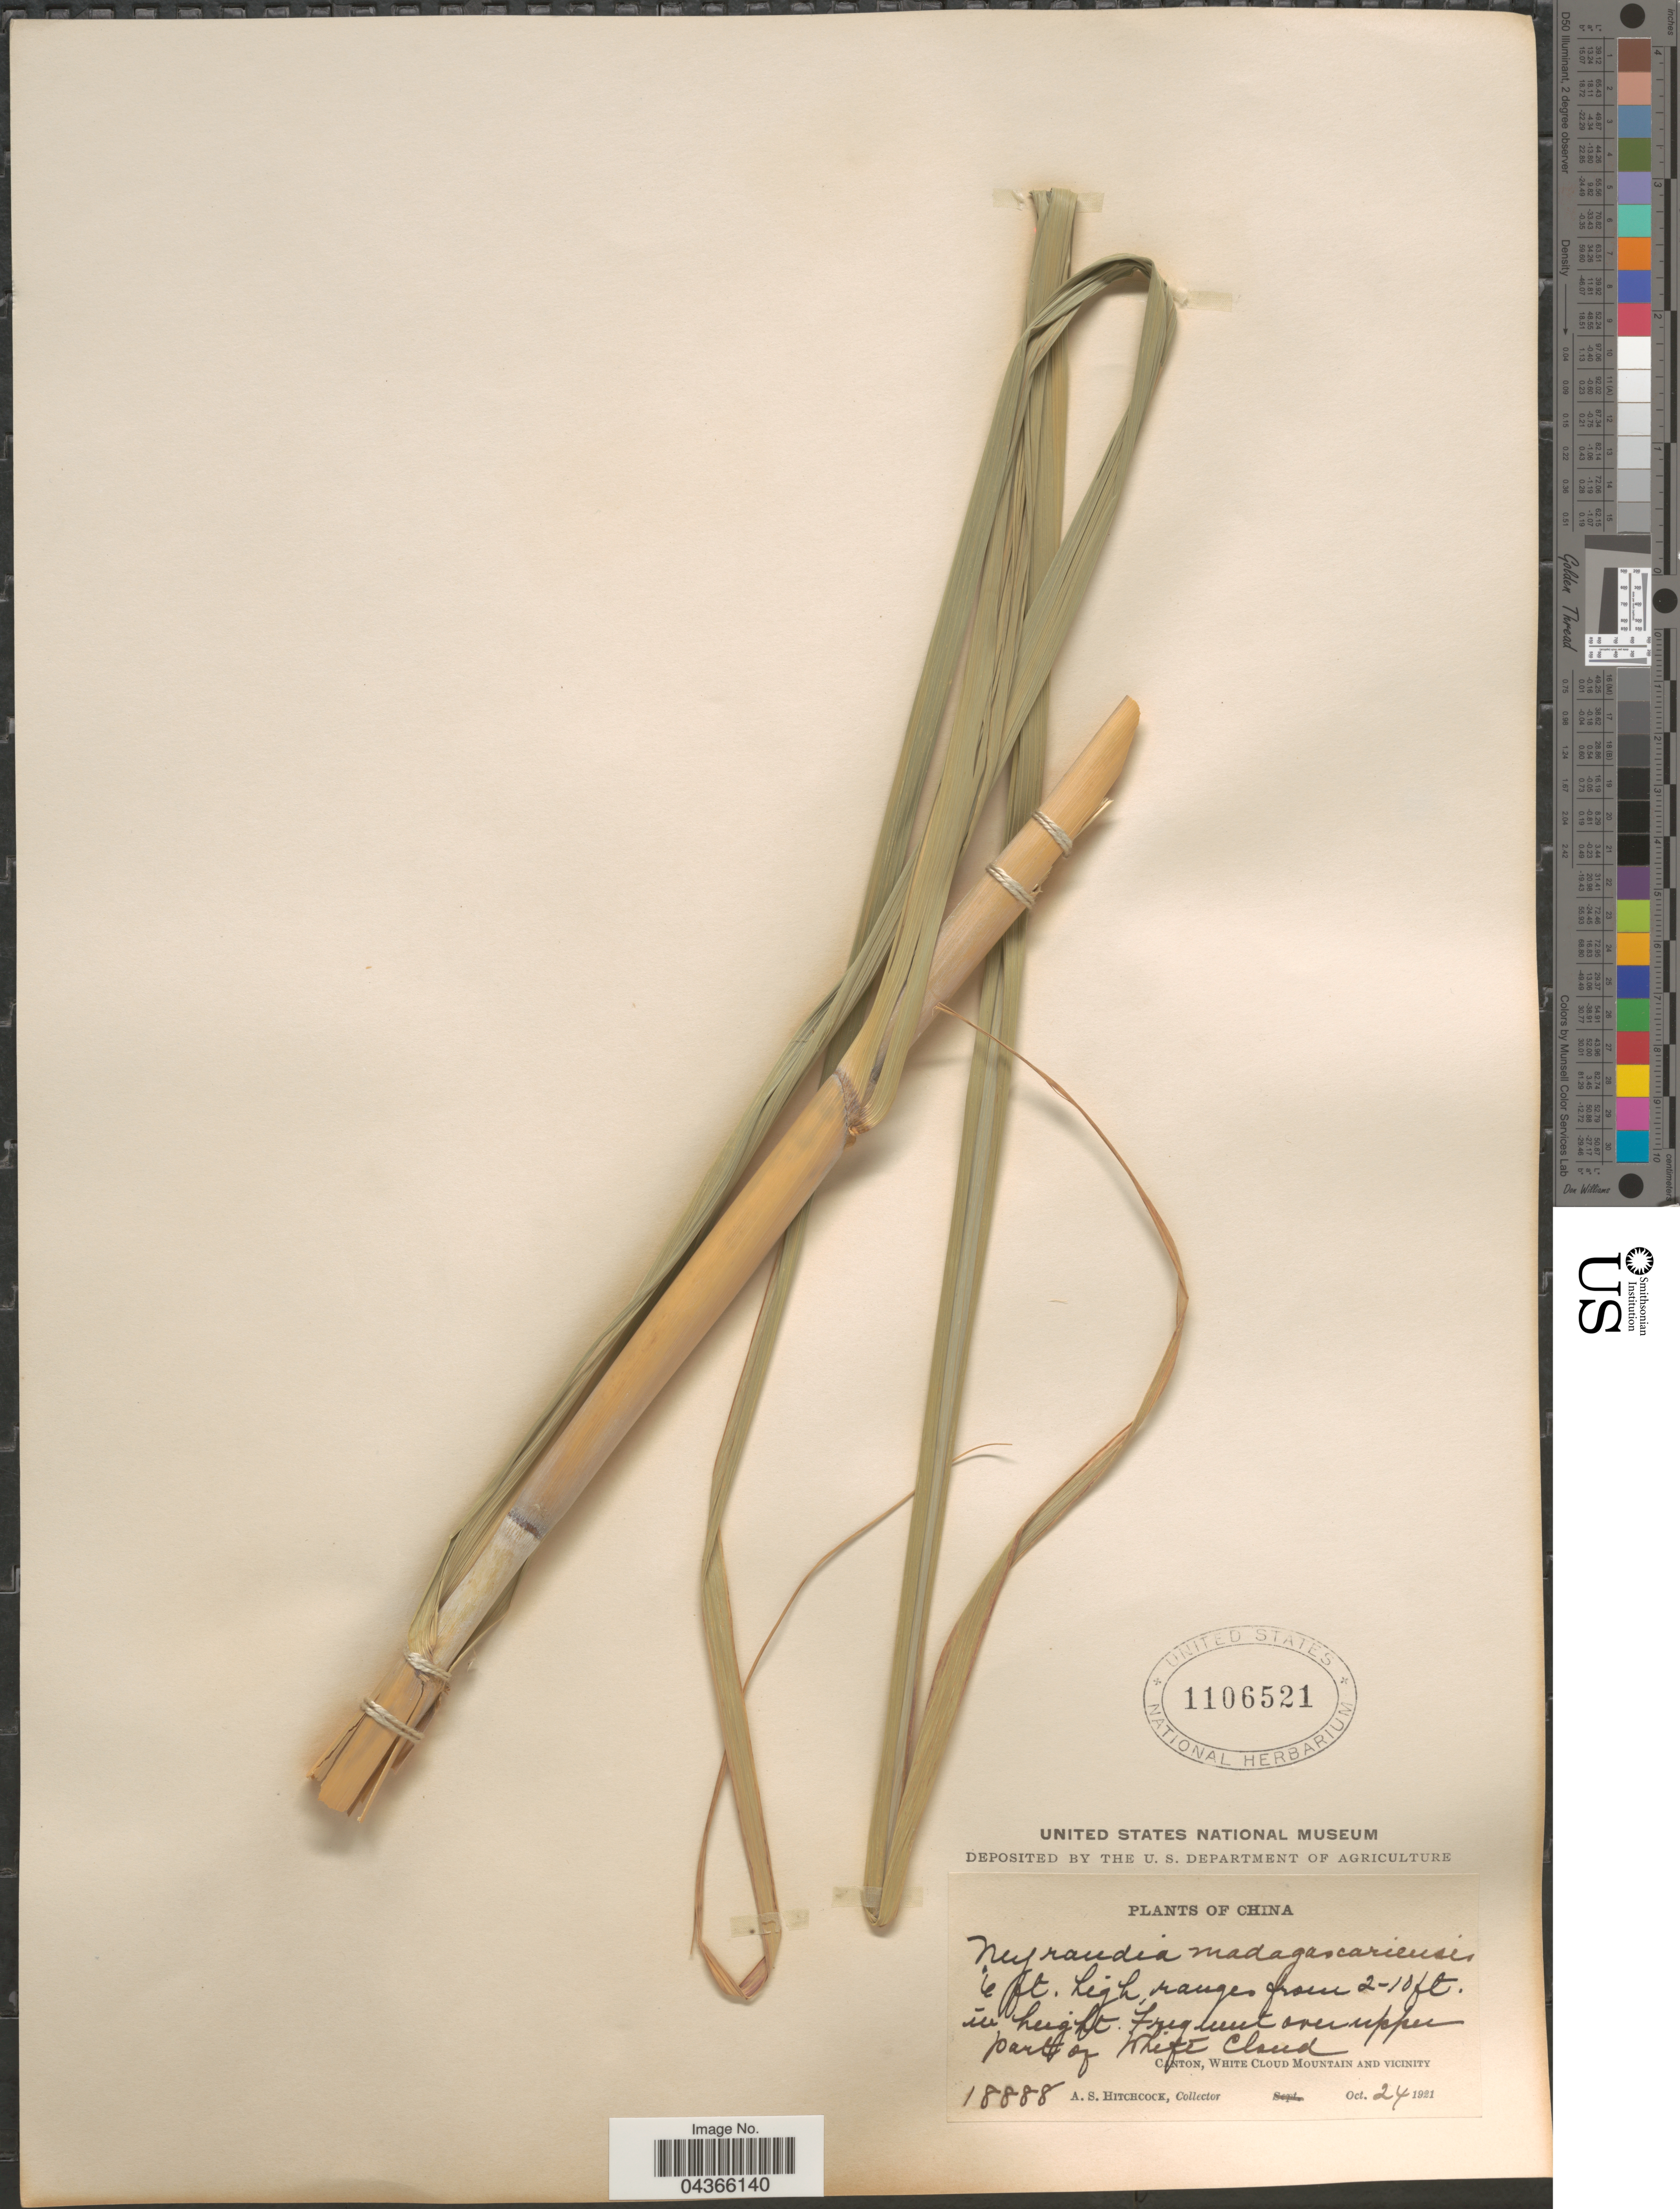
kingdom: Plantae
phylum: Tracheophyta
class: Liliopsida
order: Poales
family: Poaceae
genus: Neyraudia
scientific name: Neyraudia arundinacea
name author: (L.) Henr.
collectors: A. S. Hitchcock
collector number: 18888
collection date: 1921-10-24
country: China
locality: Over upper part of White Cloud. Canton, White Cloud Mountain and vicinity.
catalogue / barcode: US 1106521